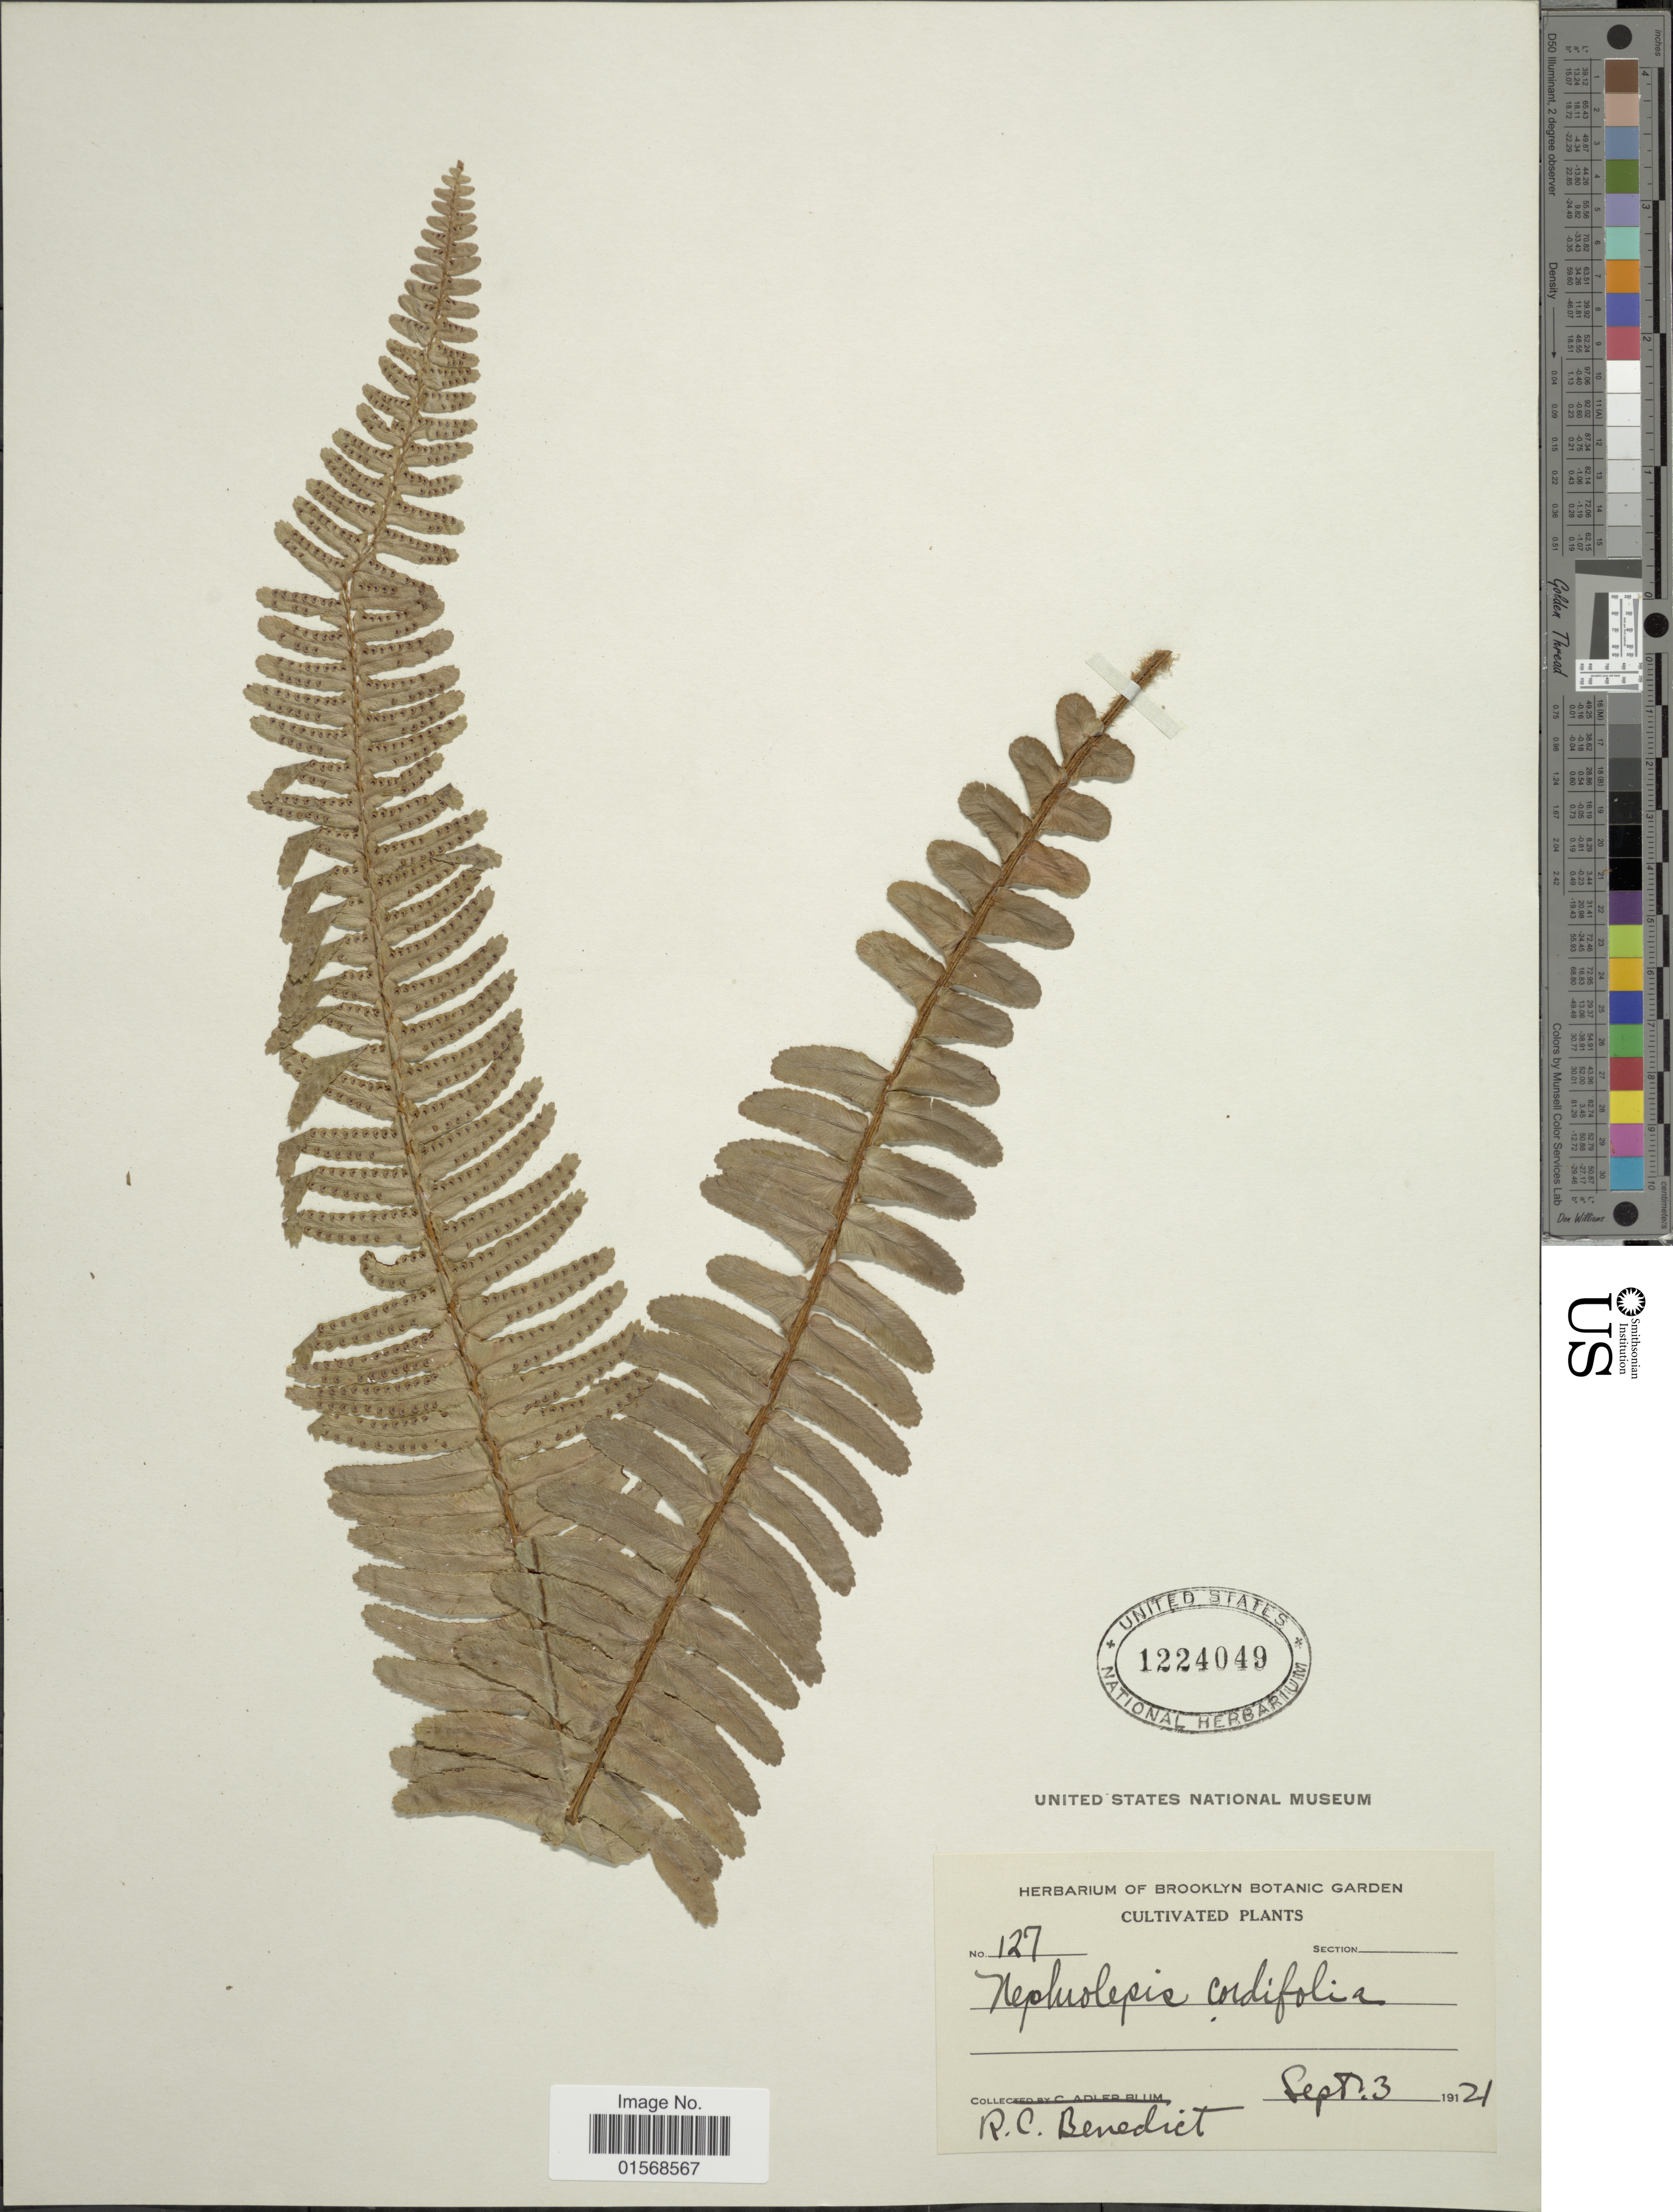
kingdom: Plantae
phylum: Tracheophyta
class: Polypodiopsida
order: Polypodiales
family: Nephrolepidaceae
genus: Nephrolepis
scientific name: Nephrolepis cordifolia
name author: (L.) C. Presl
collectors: R. C. Benedict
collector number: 127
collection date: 1921-09-03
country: United States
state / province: New York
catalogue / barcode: US 1224049